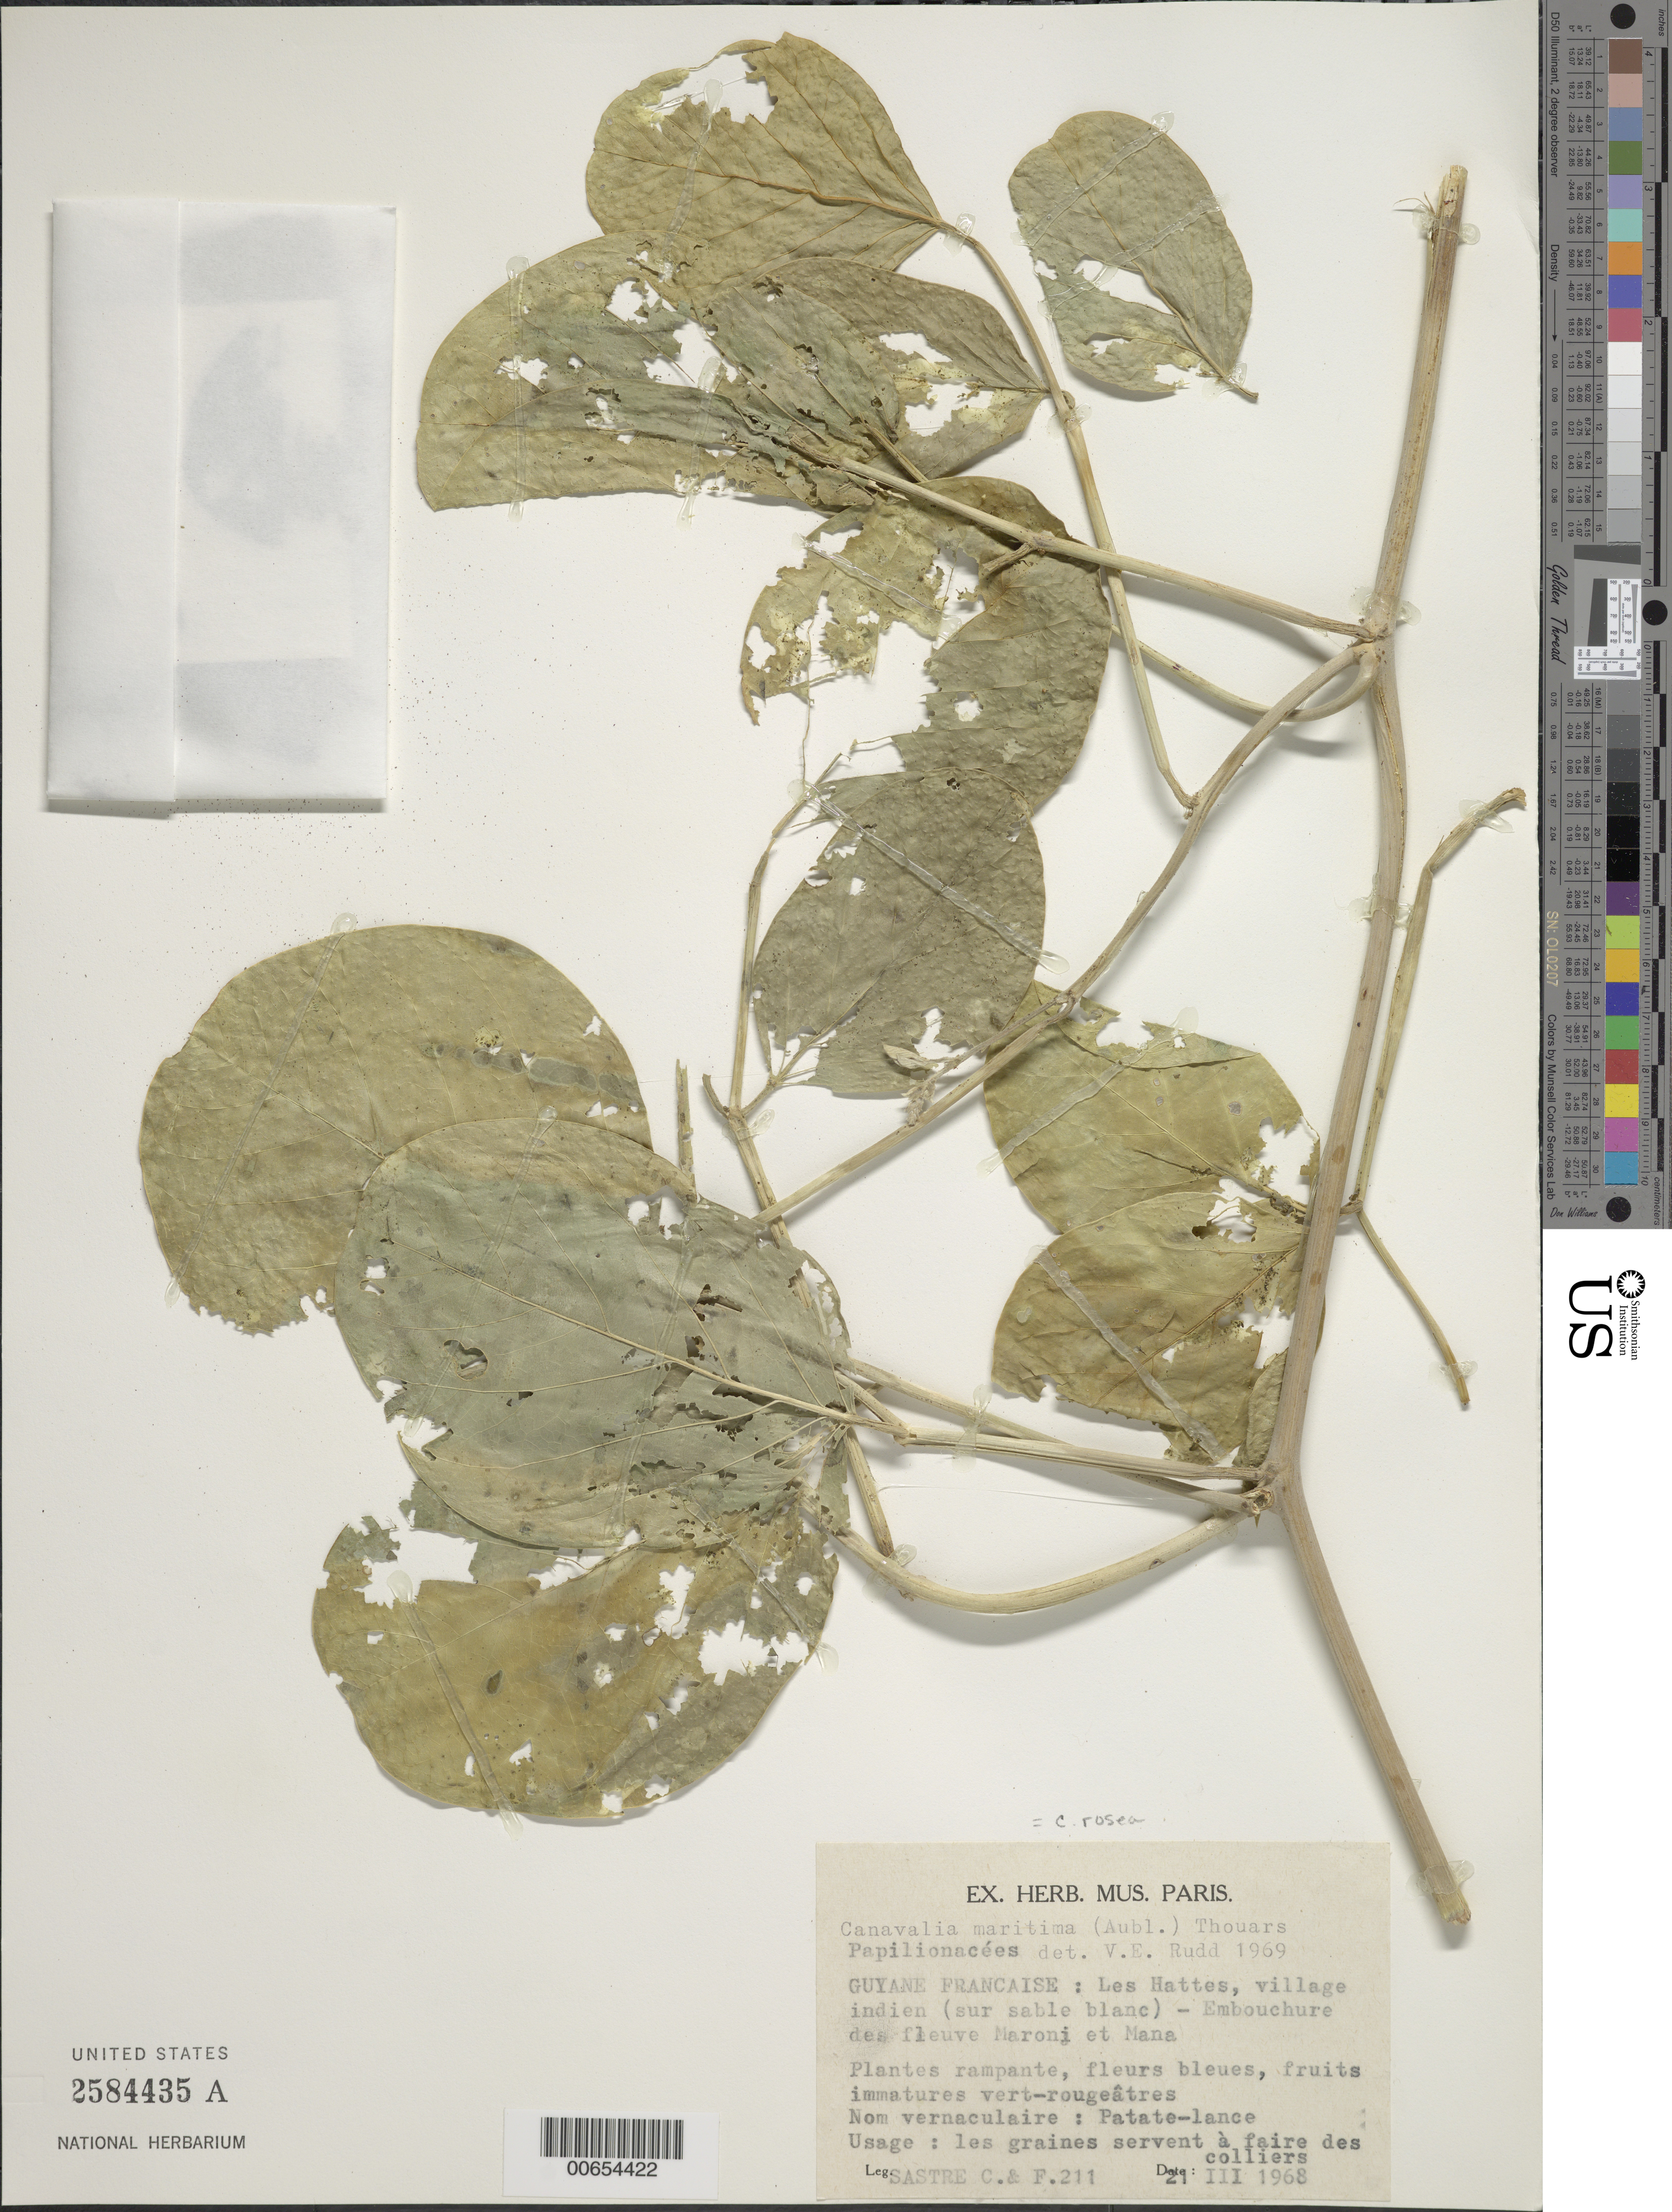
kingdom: Plantae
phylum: Tracheophyta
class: Magnoliopsida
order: Fabales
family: Fabaceae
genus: Canavalia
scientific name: Canavalia rosea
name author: (Sw.) DC.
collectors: C. H. L. Sastre & F. Sastre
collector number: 211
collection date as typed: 21-Mar-68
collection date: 1968-03-21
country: French Guiana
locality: Les Hattes, Indian village, embouchure des fleuves Mana & Maroni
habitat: White sand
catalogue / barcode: US 2584435A